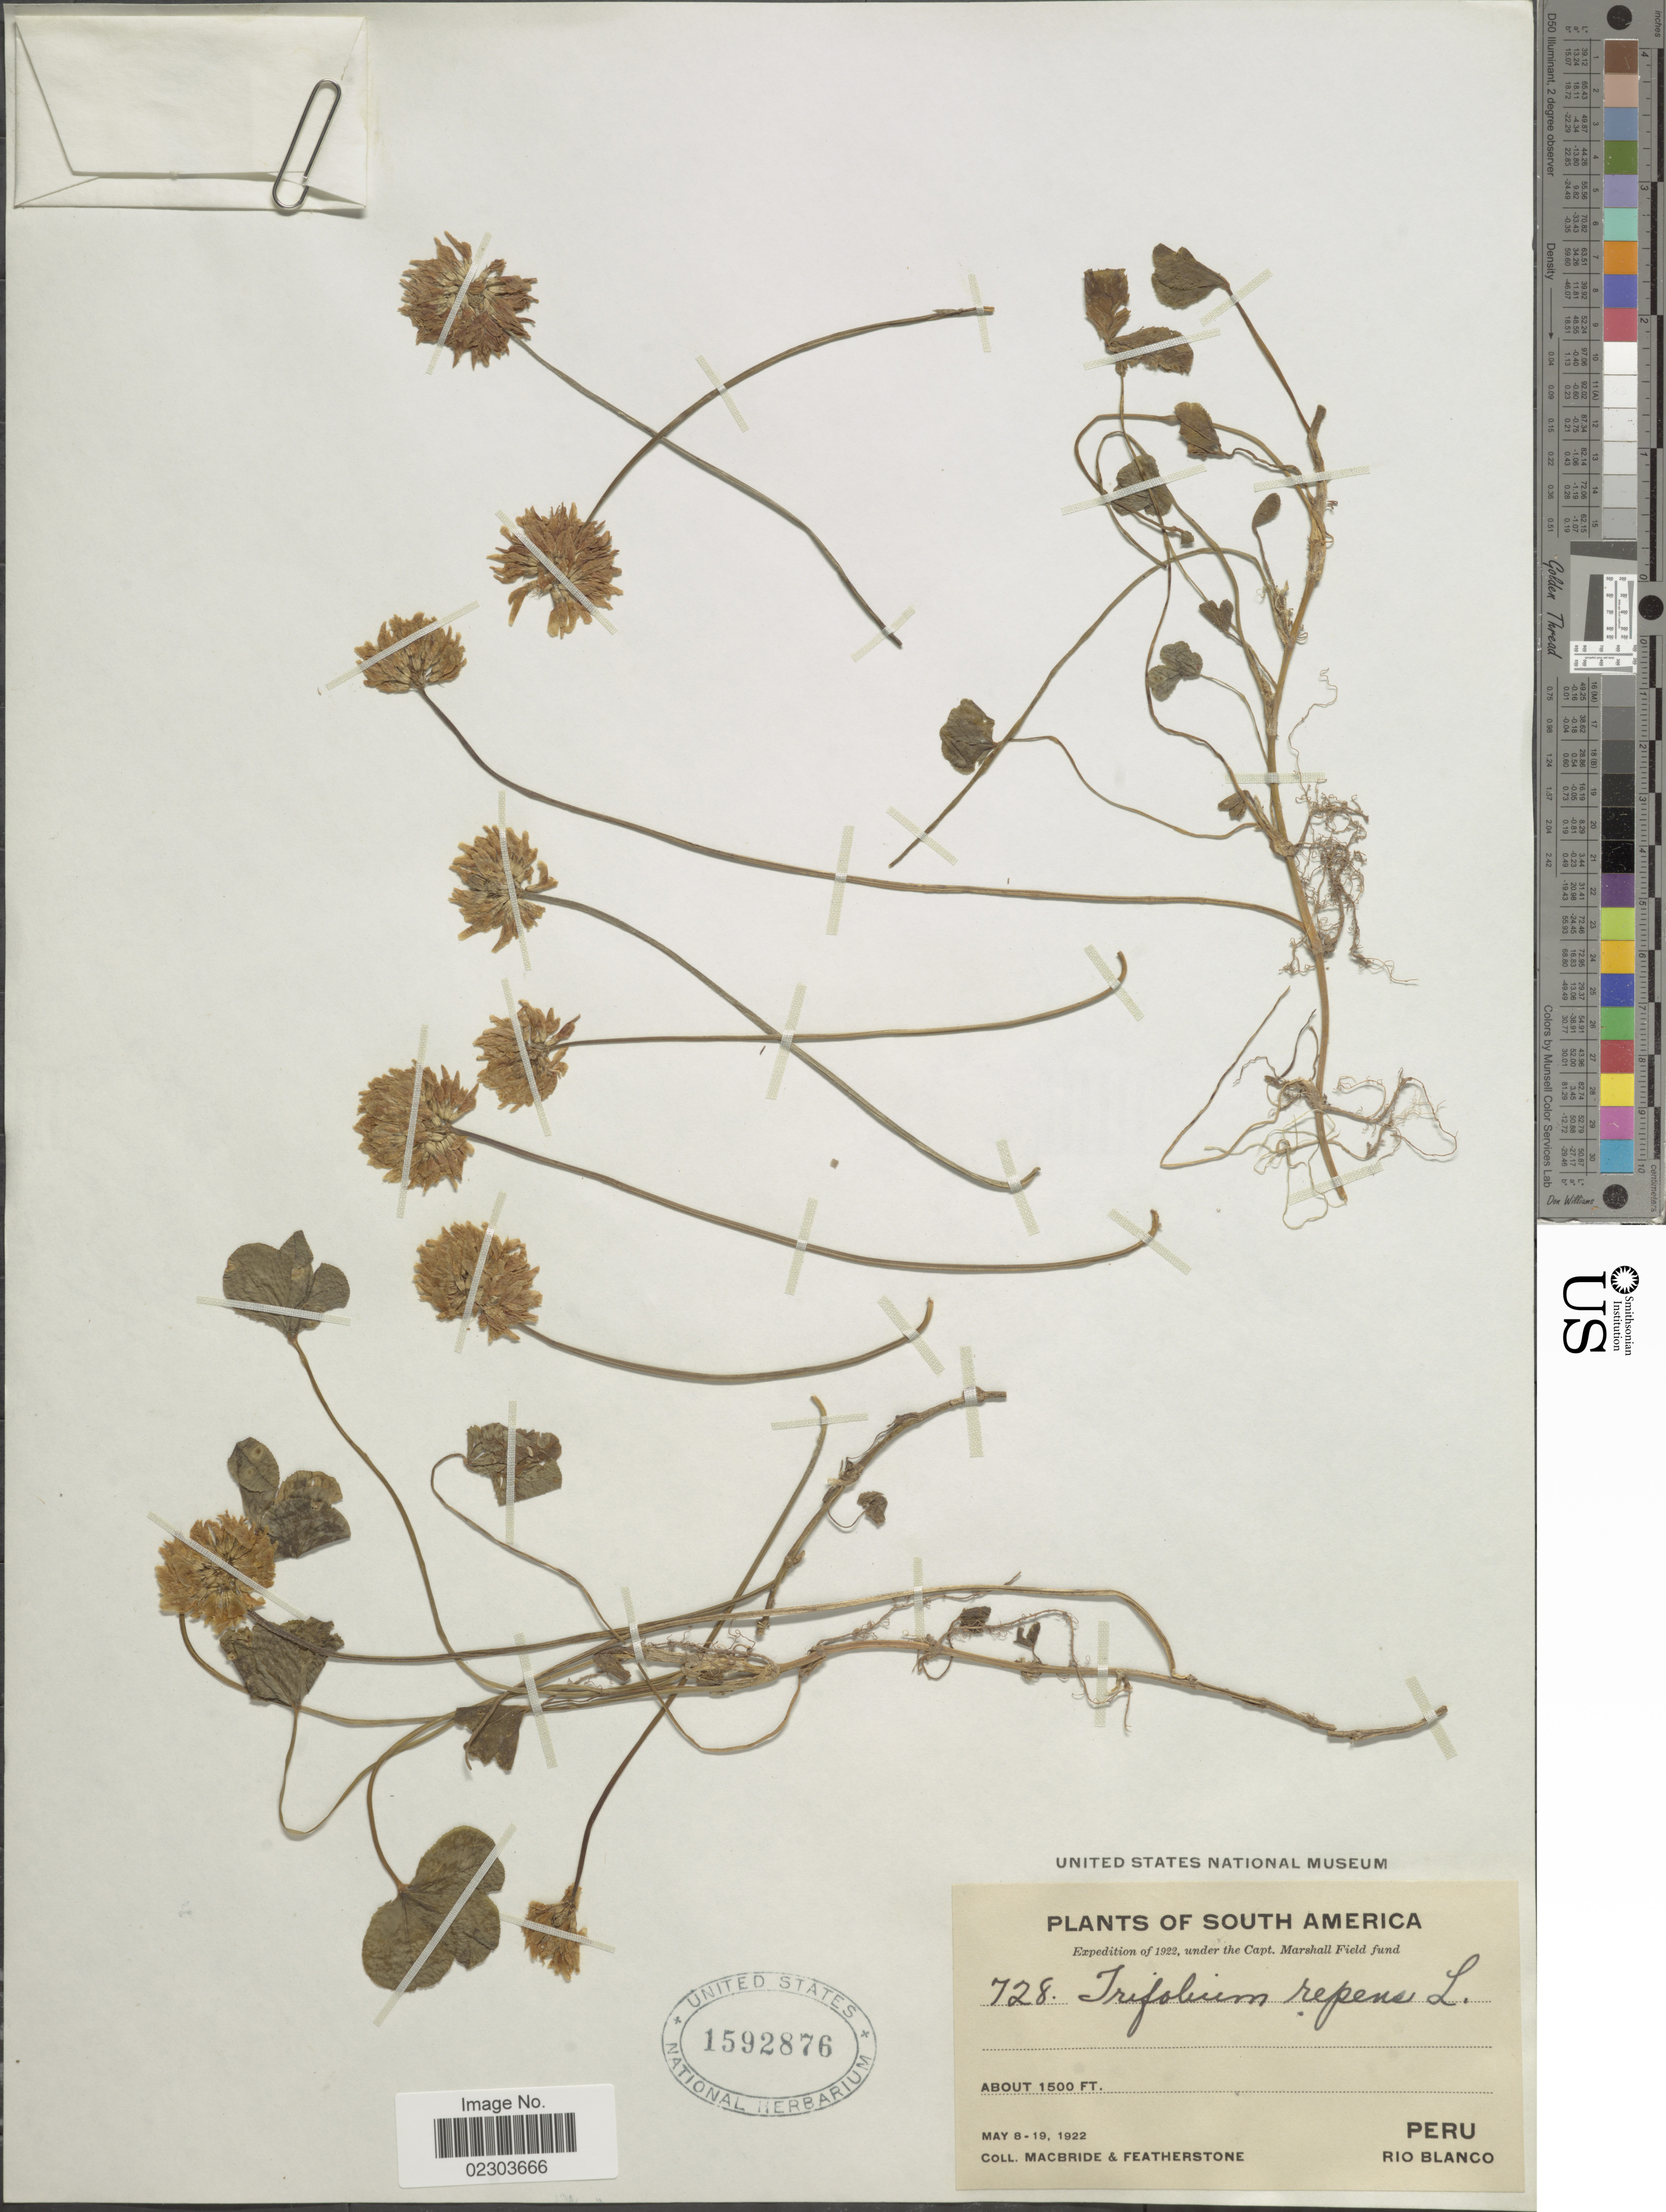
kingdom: Plantae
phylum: Tracheophyta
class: Magnoliopsida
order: Fabales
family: Fabaceae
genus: Trifolium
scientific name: Trifolium repens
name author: L.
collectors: Macbride, -- & -. Featherstone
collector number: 728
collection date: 1922-05-08/1922-05-19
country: Peru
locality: South America, Rio Blanco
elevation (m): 457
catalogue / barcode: US 1592876